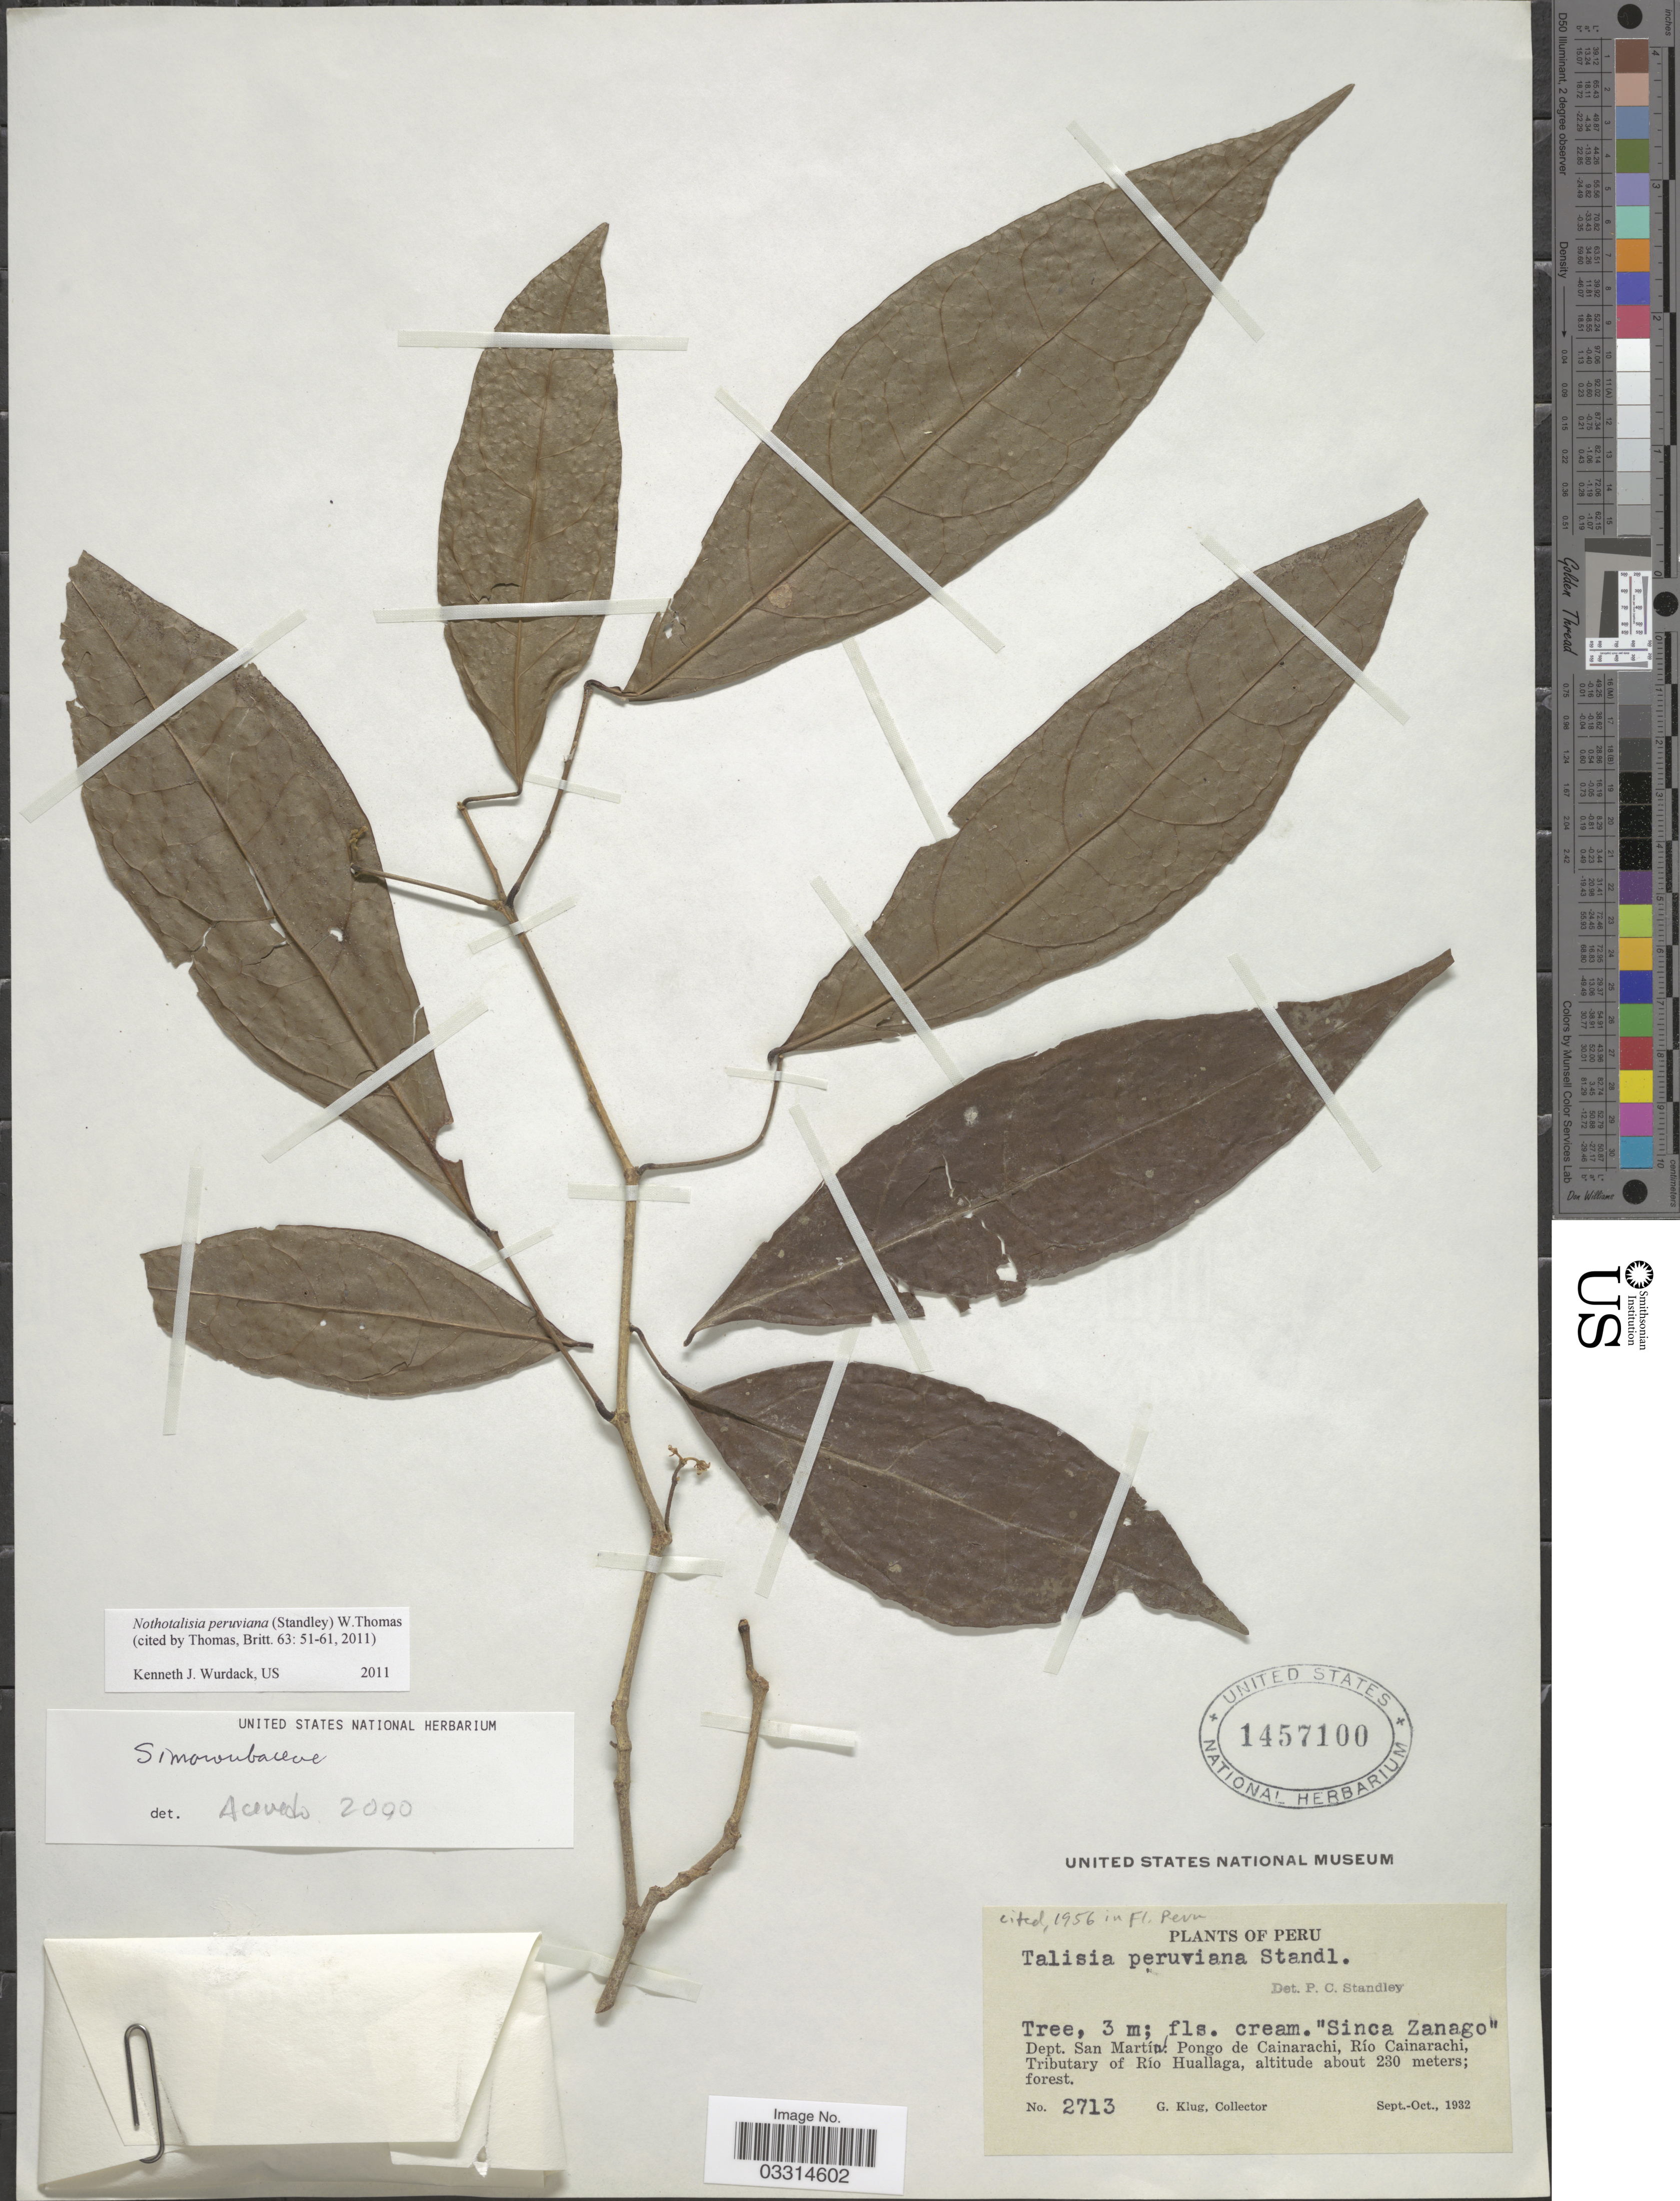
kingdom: Plantae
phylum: Tracheophyta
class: Magnoliopsida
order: Picramniales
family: Picramniaceae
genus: Nothotalisia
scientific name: Nothotalisia peruviana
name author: (Standl.) W.W. Thomas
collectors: G. Klug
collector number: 2713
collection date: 1932-09/1932-10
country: Peru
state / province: San Martín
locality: Dept. San Martín: Pongo de Cainarachi, Río Cainarachi, Tributary of Río Huallaga.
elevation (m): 230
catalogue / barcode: US 1457100